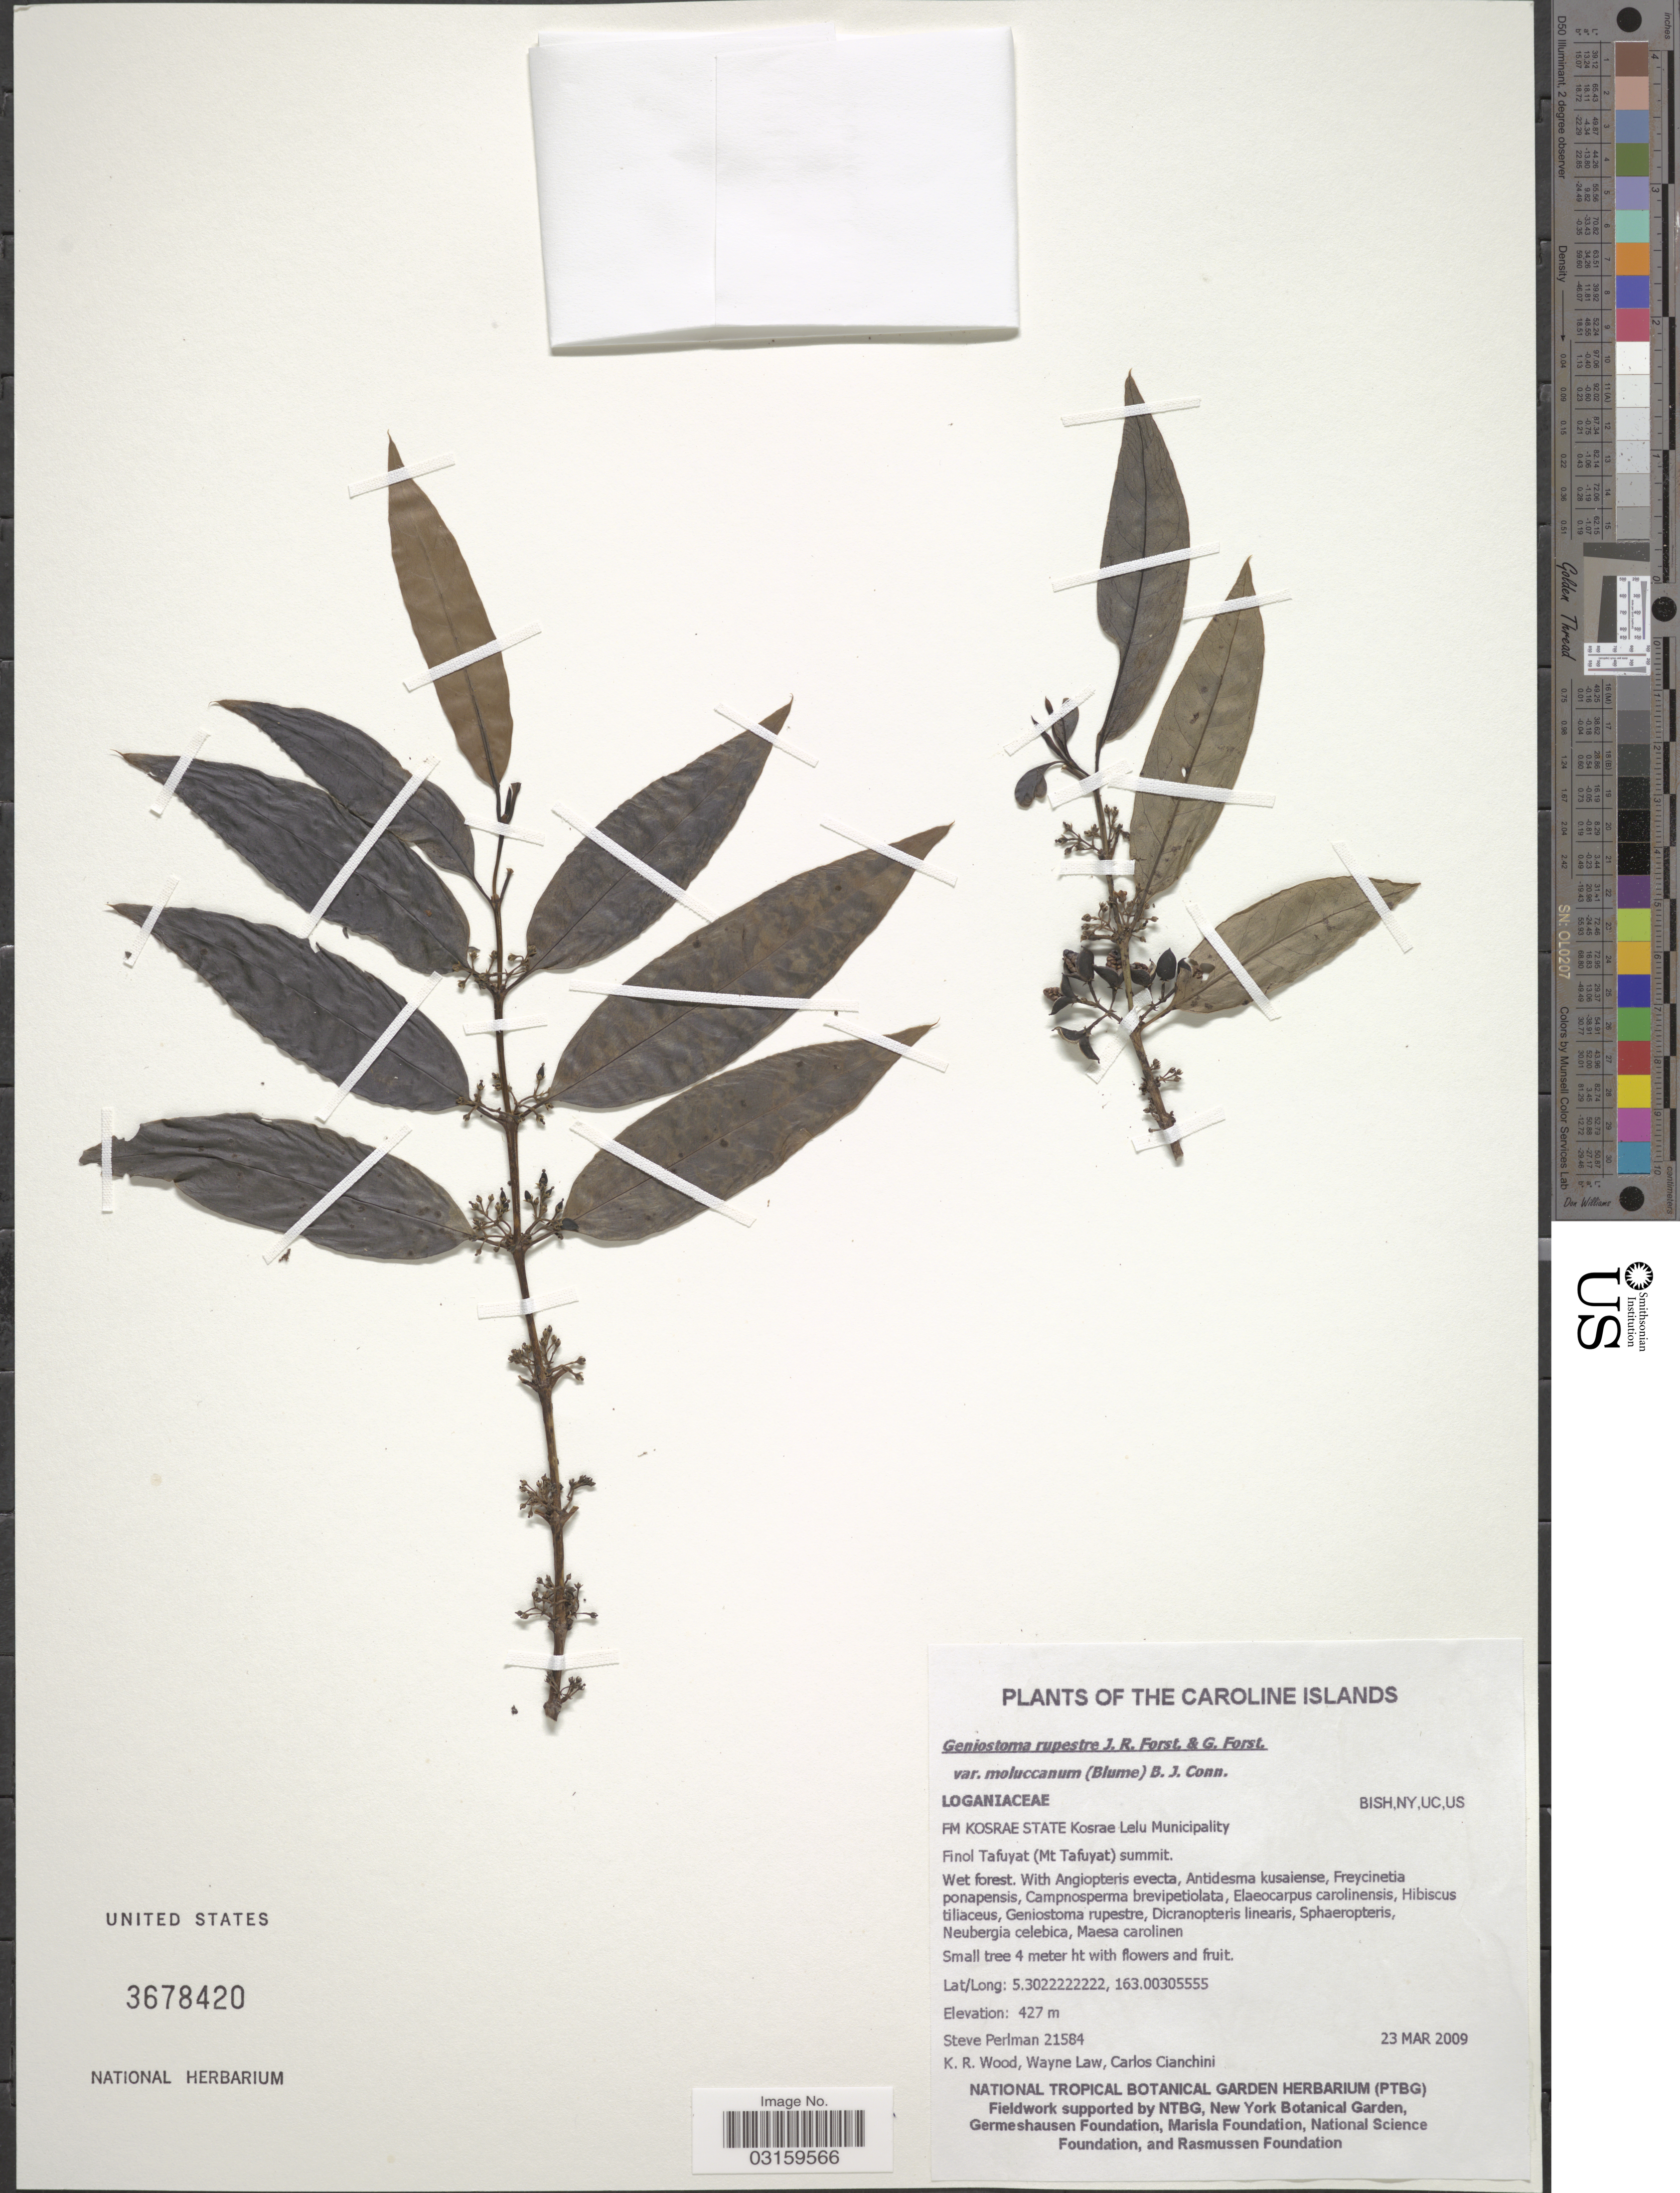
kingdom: Plantae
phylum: Tracheophyta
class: Magnoliopsida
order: Gentianales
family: Loganiaceae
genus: Geniostoma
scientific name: Geniostoma rupestre var. moluccanum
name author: (Blume) B.J. Conn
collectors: S. Perlman, K. R. Wood, W. Law & C. Cianchini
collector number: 21584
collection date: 2009-03-23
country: Micronesia, Federated States of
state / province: Kosrae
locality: Caroline Islands. FM Kosrae State Kosrae Lelu Municipality. Finol Tafuyat (Mt Tafuyat) summit.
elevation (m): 427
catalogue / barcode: US 3678420